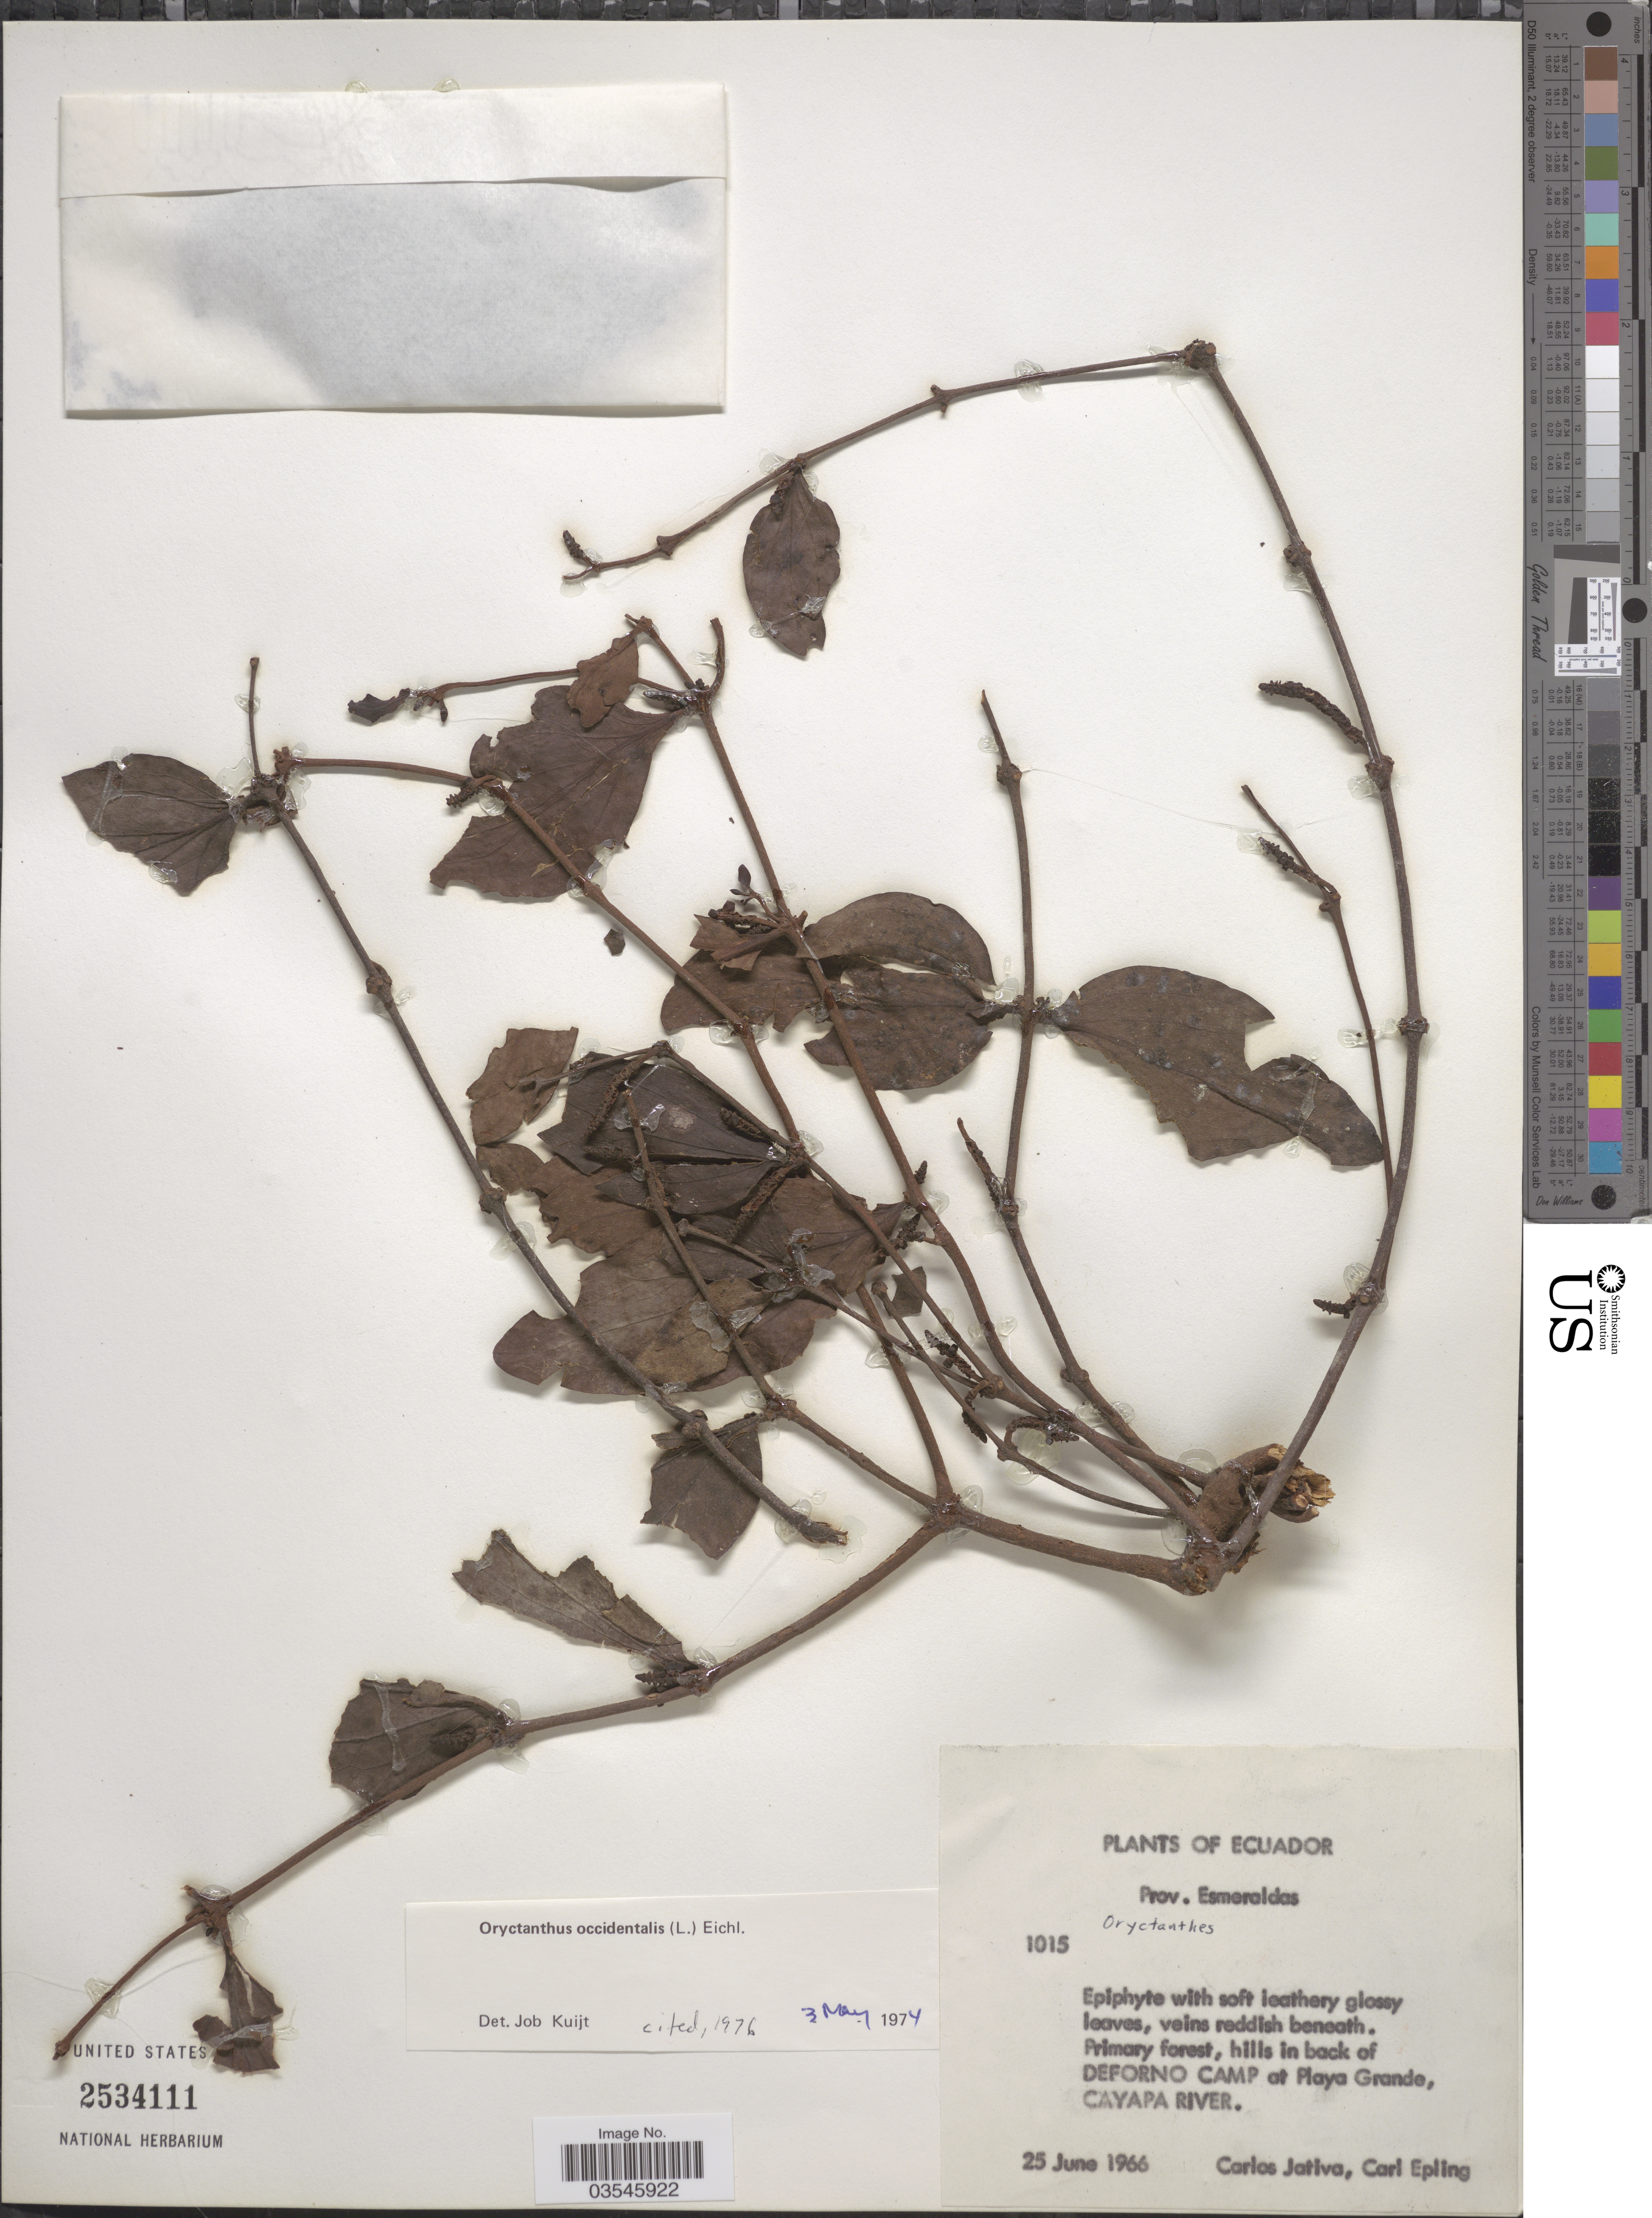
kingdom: Plantae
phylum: Tracheophyta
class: Magnoliopsida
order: Santalales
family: Loranthaceae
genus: Oryctanthus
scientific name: Oryctanthus occidentalis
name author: (L.) Eichler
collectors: C. D. Játiva & C. C. Epling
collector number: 1015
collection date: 1966-06-25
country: Ecuador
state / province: Esmeraldas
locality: Hills in back of Deforno Camp at Playa Grande, Cayapa River.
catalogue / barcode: US 2534111